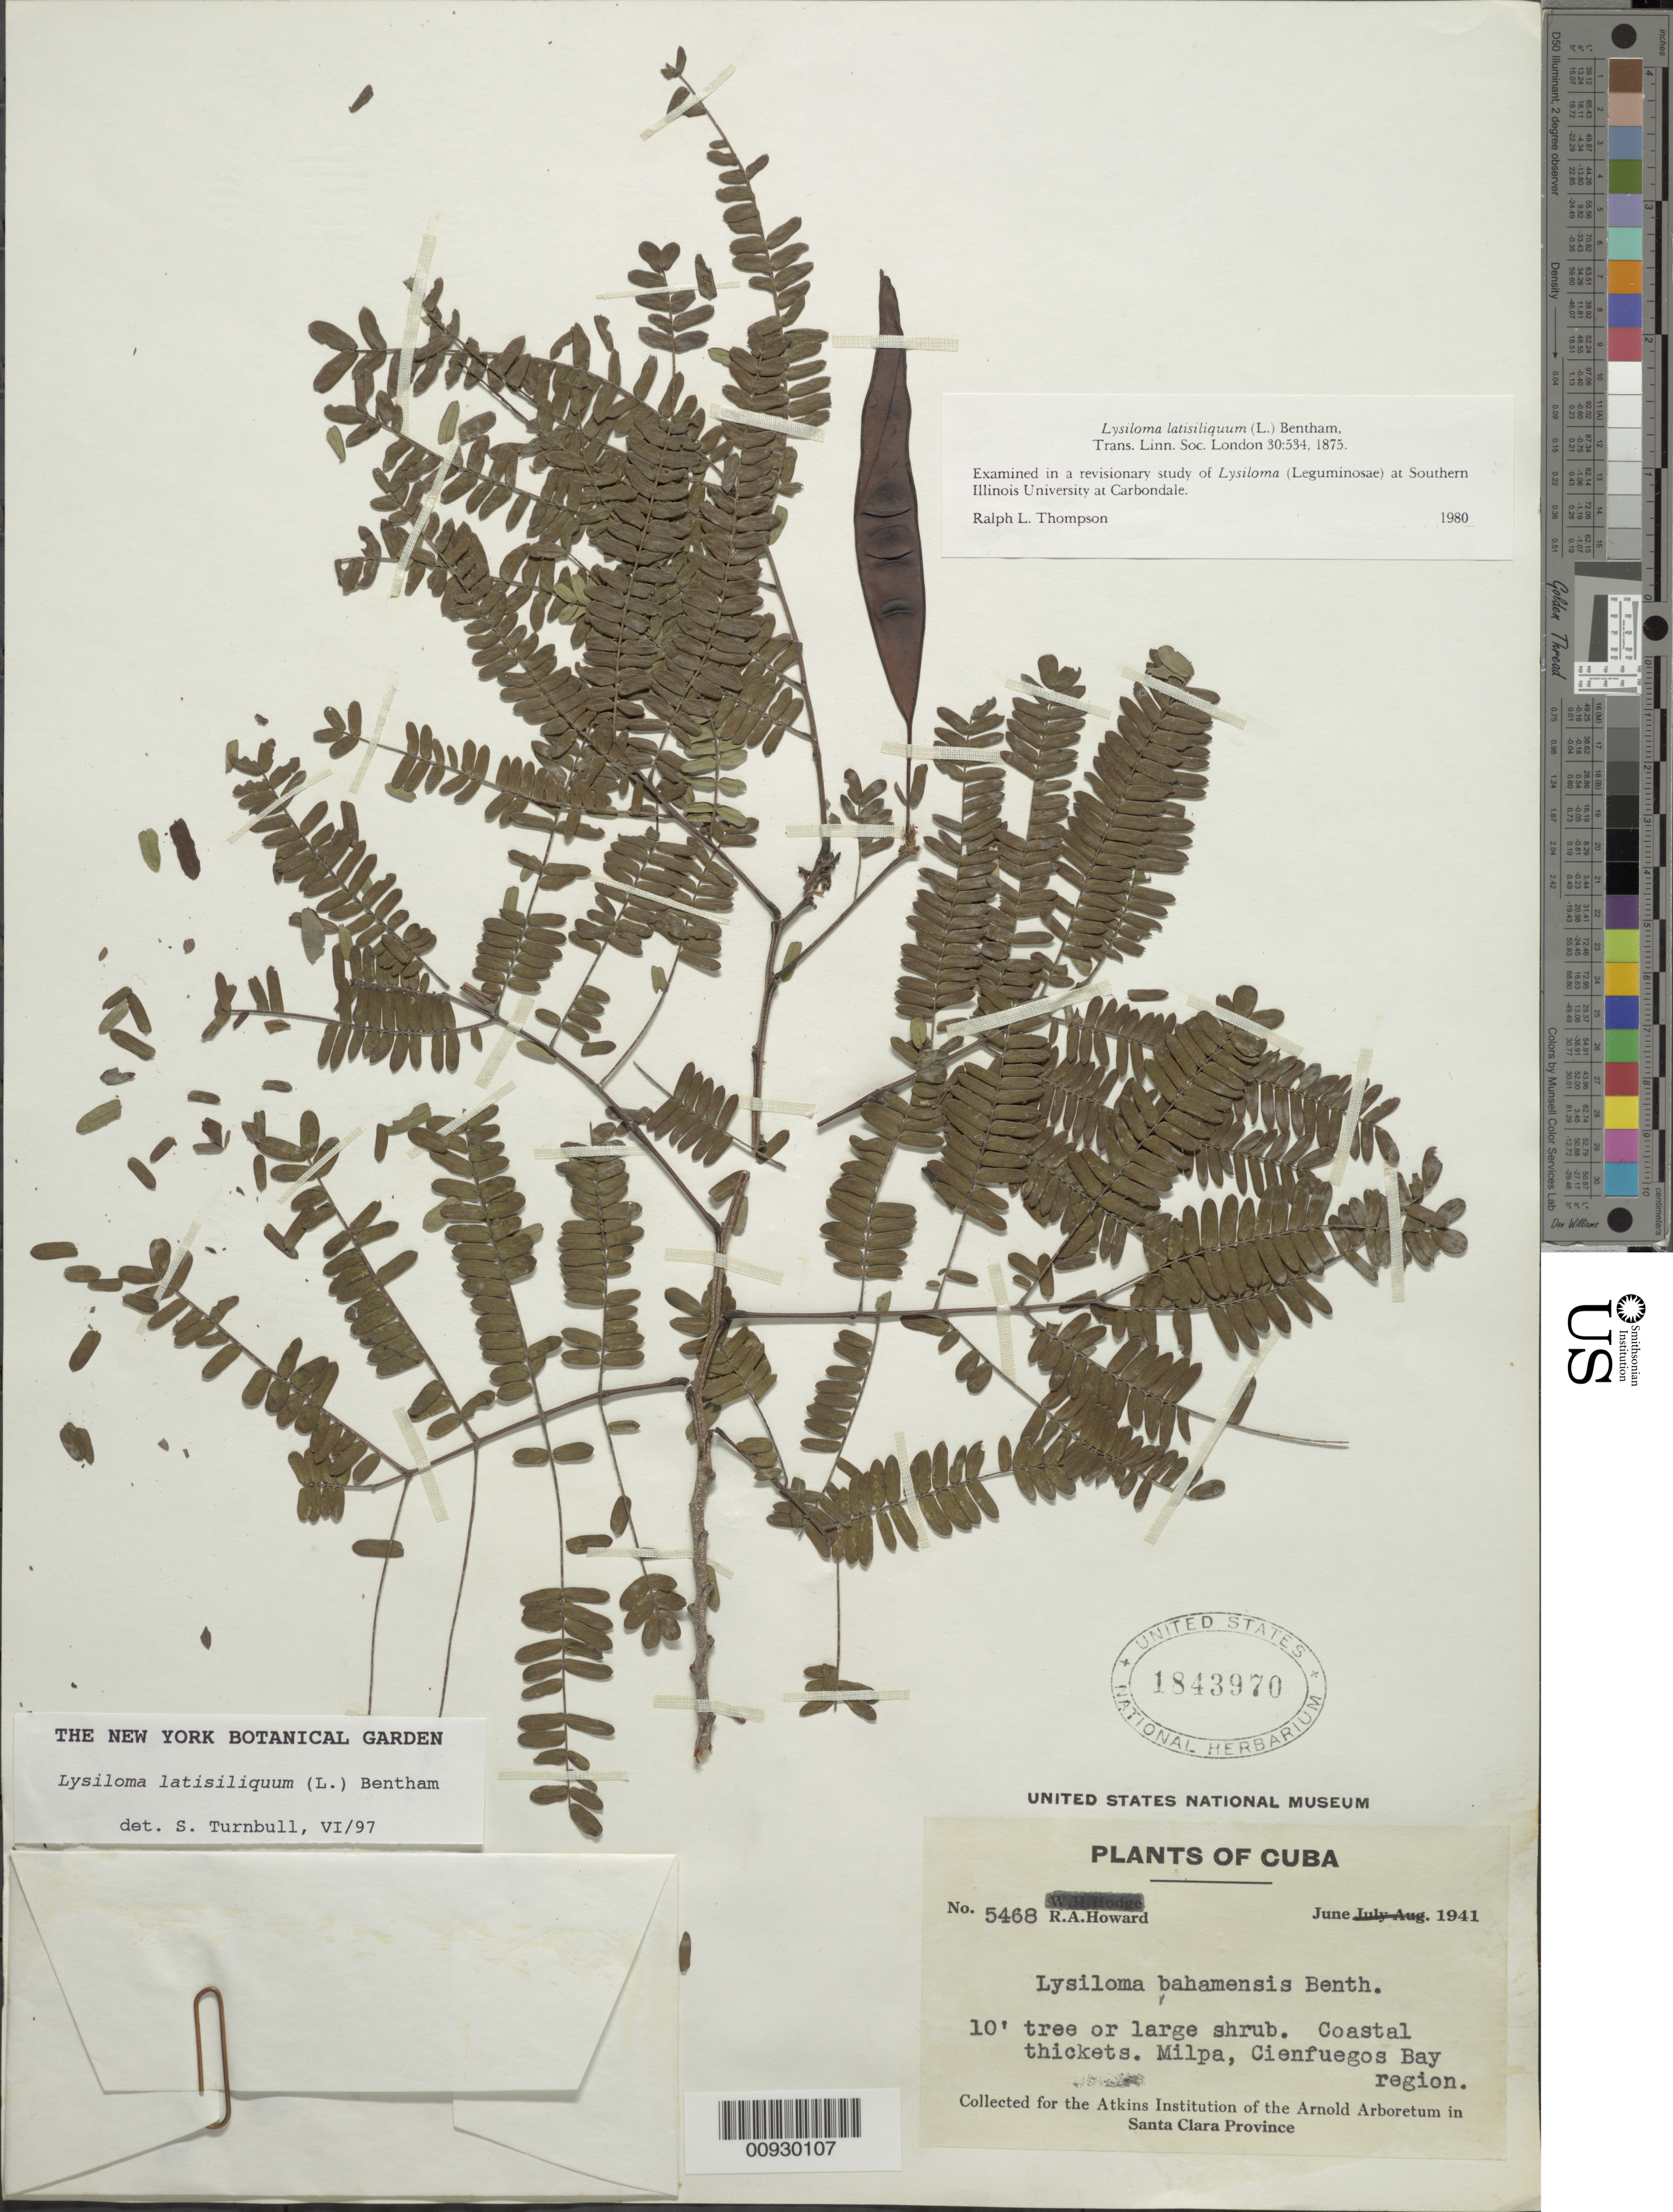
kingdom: Plantae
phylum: Tracheophyta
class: Magnoliopsida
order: Fabales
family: Fabaceae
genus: Lysiloma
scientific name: Lysiloma latisiliquum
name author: (L.) Benth.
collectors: R. A. Howard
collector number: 5468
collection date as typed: Jun 1941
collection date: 1941-06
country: Cuba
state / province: Cienfuegos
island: Cuba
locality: Coastal thickets Milpa, Cienfuegos Bay region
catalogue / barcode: US 1843970